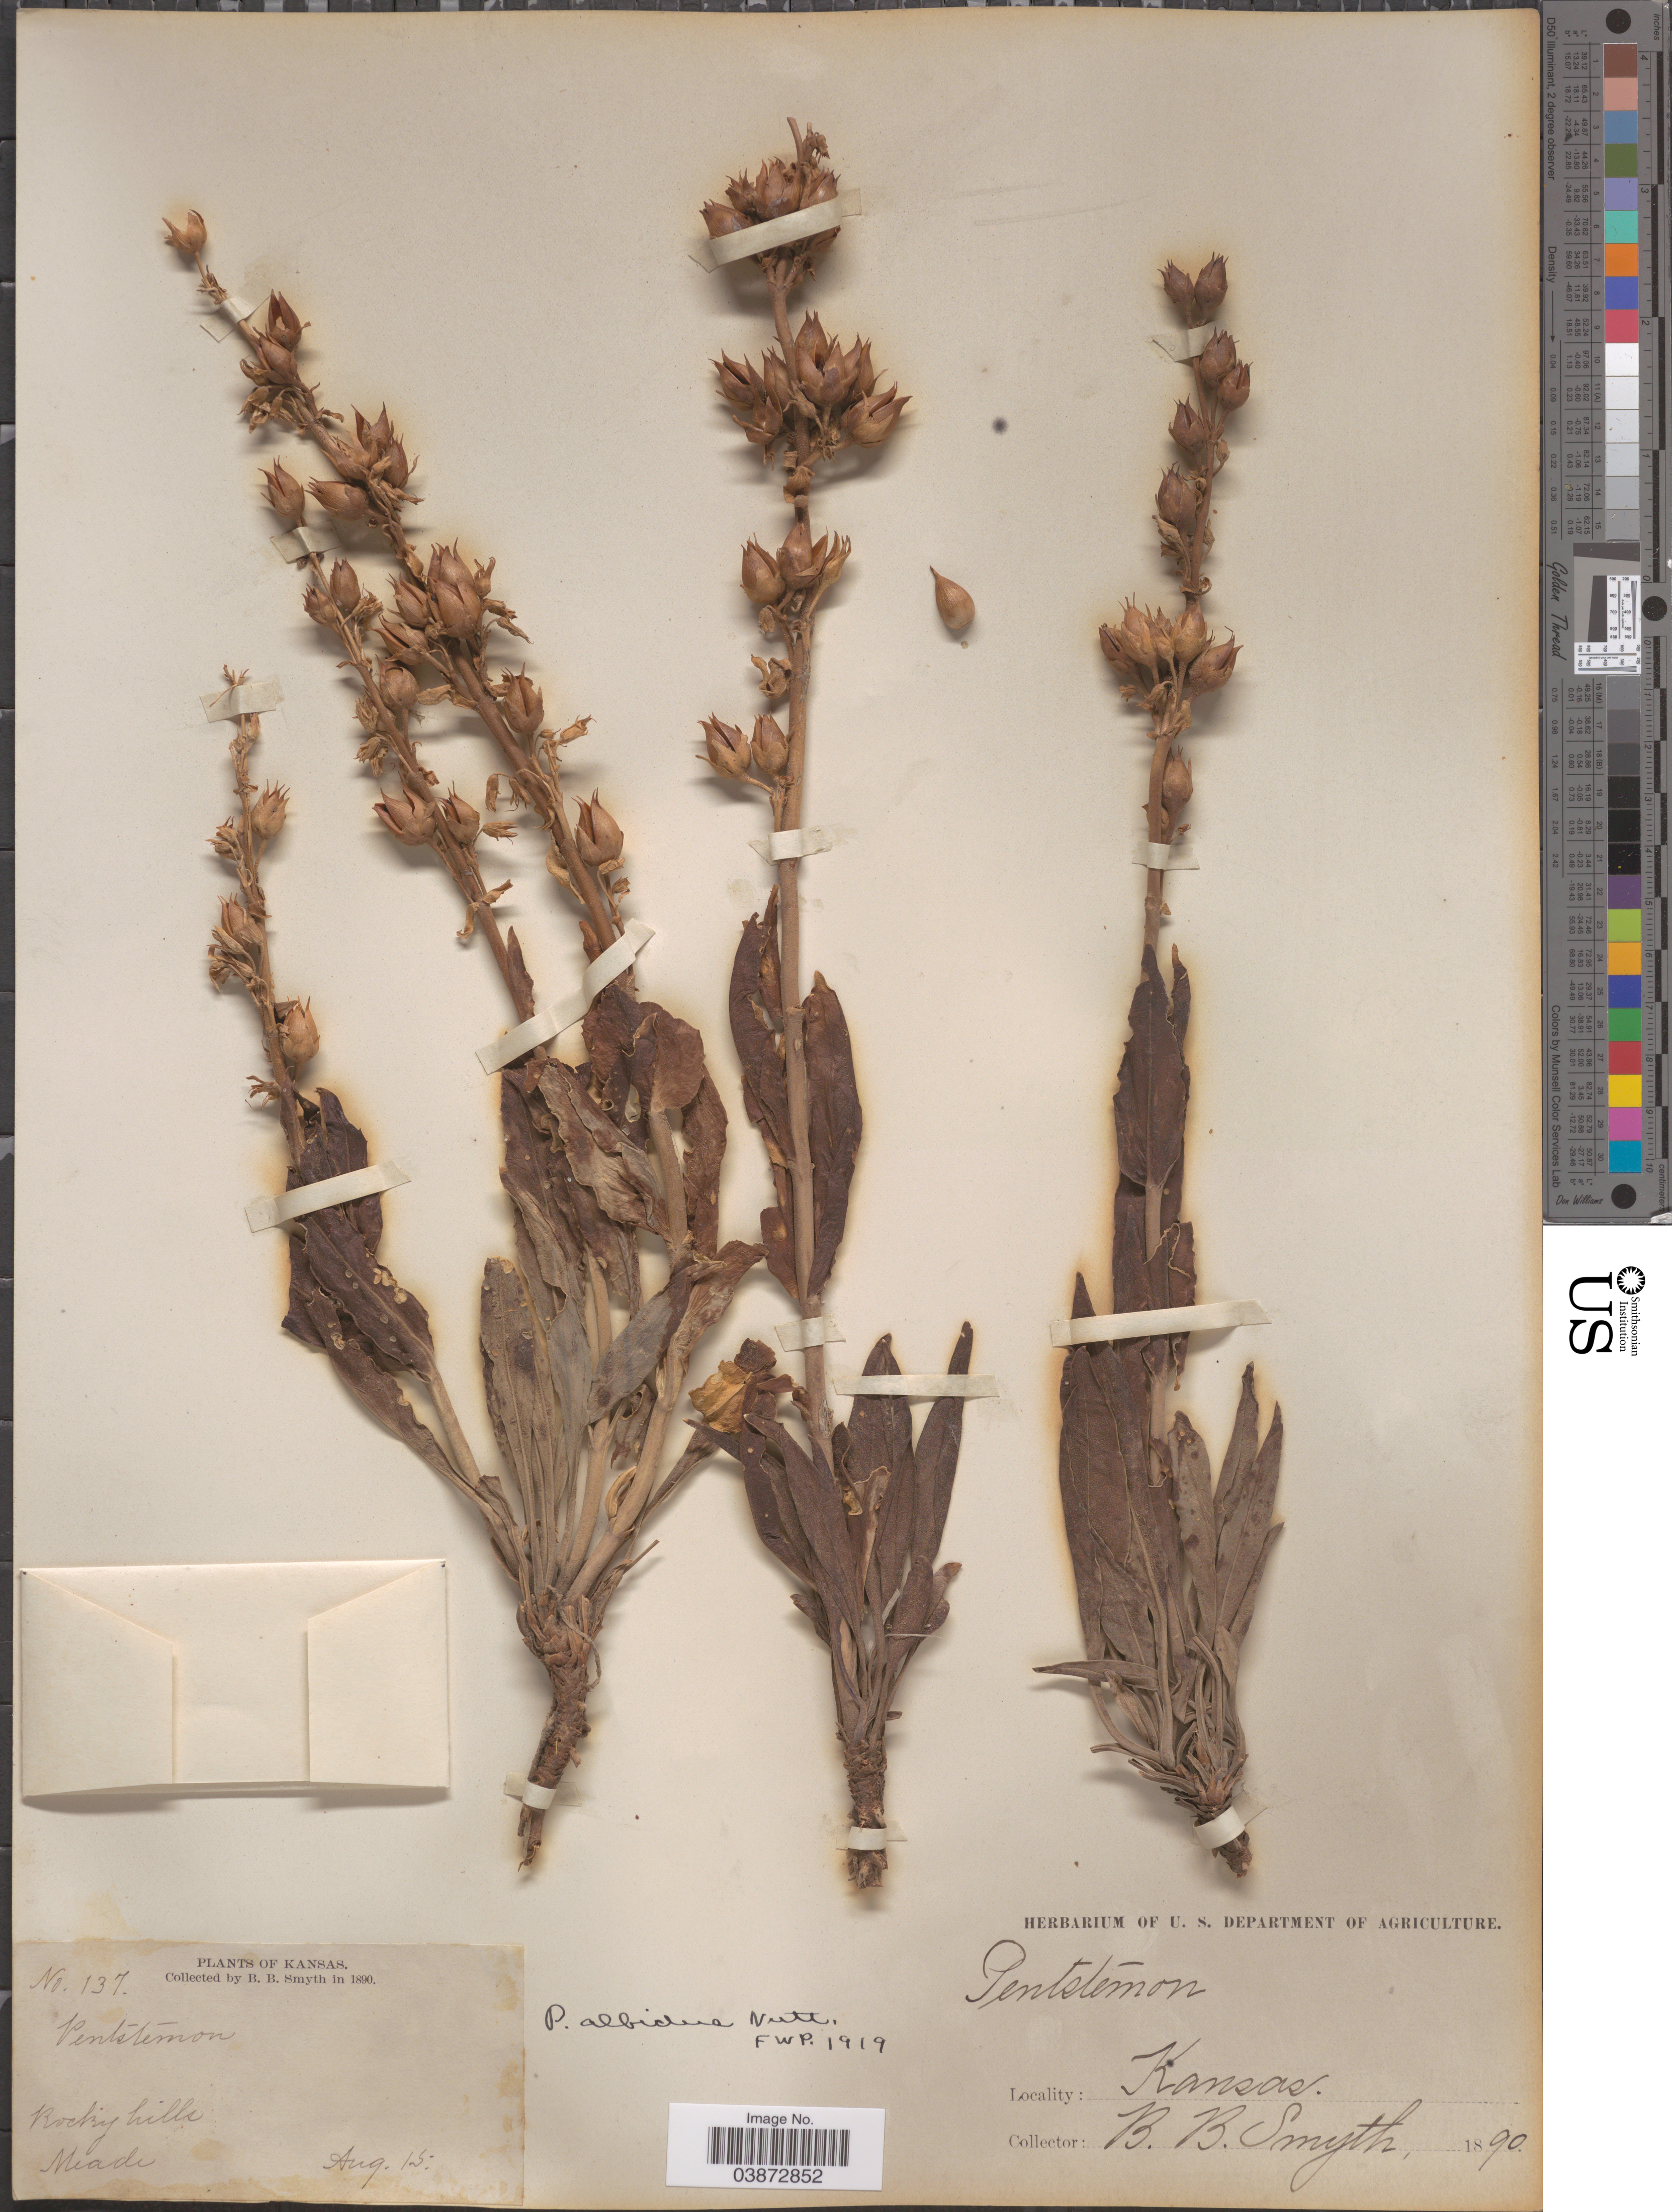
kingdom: Plantae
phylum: Tracheophyta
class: Magnoliopsida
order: Lamiales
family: Plantaginaceae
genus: Penstemon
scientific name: Penstemon albidus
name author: Nutt.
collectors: B. Smyth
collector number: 137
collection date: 1890-08-15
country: United States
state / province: Kansas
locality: Rocky hills. Meade.